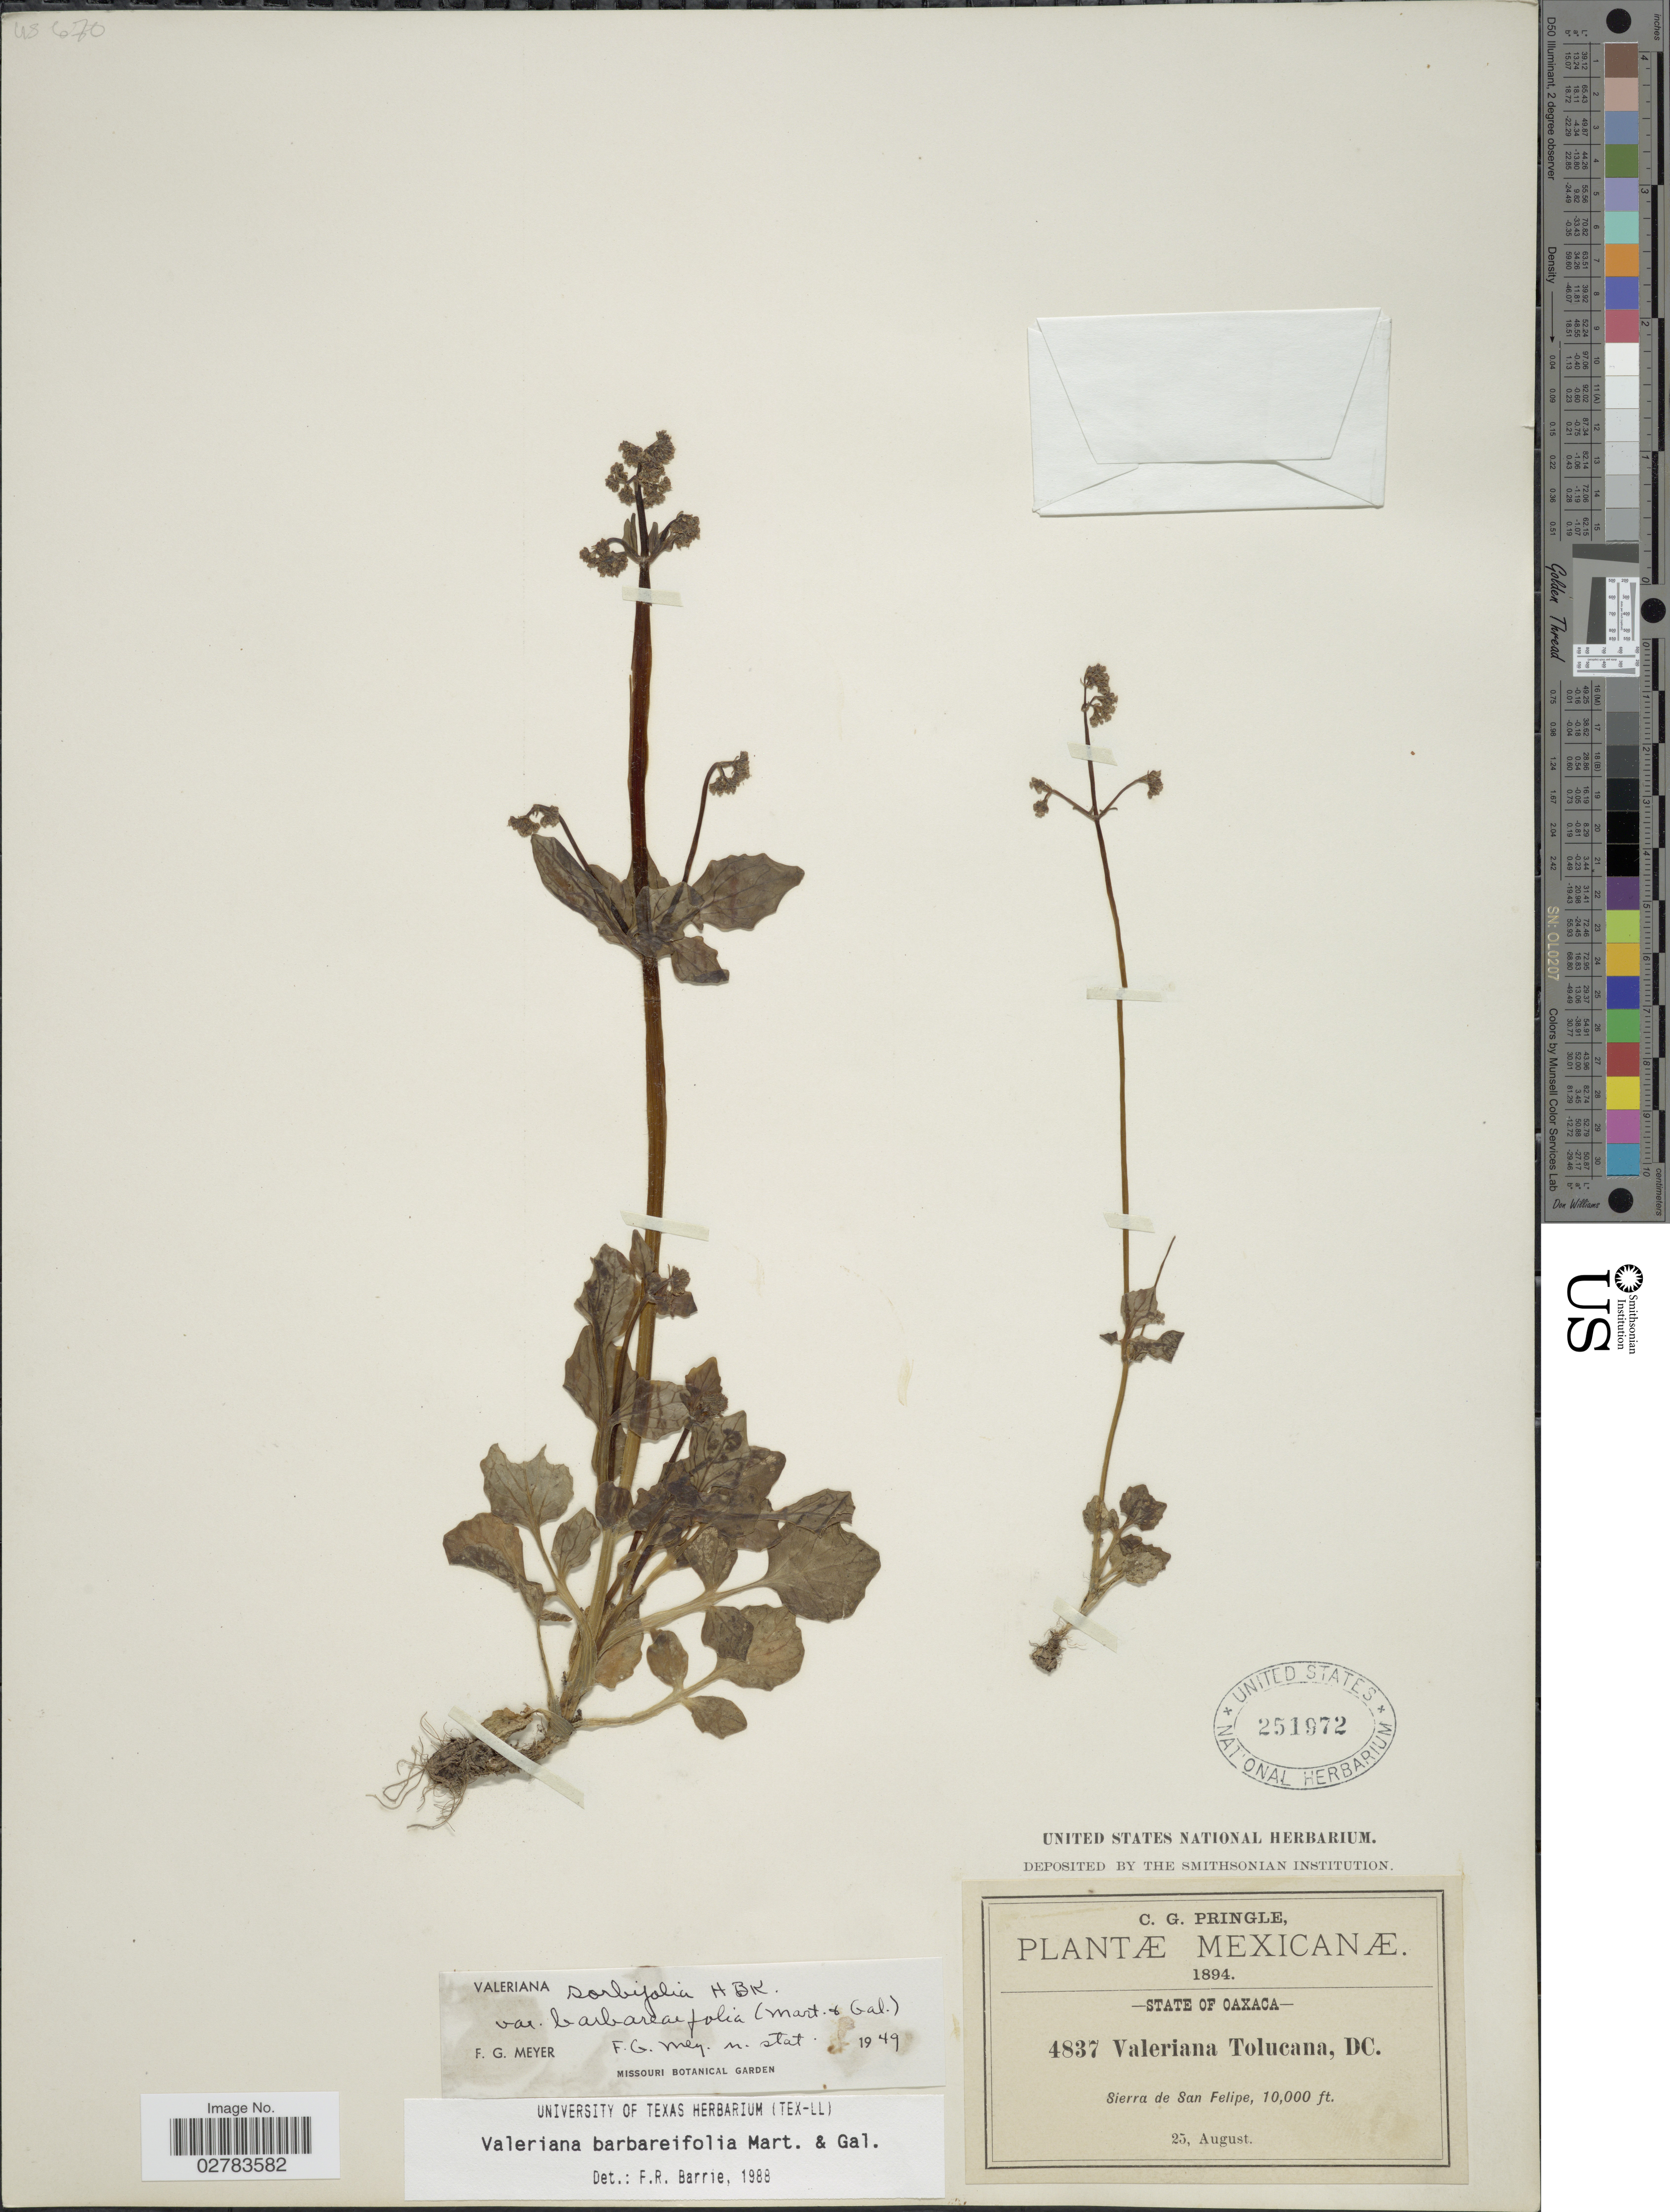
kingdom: Plantae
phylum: Tracheophyta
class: Magnoliopsida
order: Dipsacales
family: Caprifoliaceae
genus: Valeriana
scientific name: Valeriana barbareifolia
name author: M. Martens & Galeotti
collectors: C. G. Pringle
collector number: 4837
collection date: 1894-08-25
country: Mexico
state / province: Oaxaca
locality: Sierra de San Felipe.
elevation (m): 3048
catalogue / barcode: US 251972